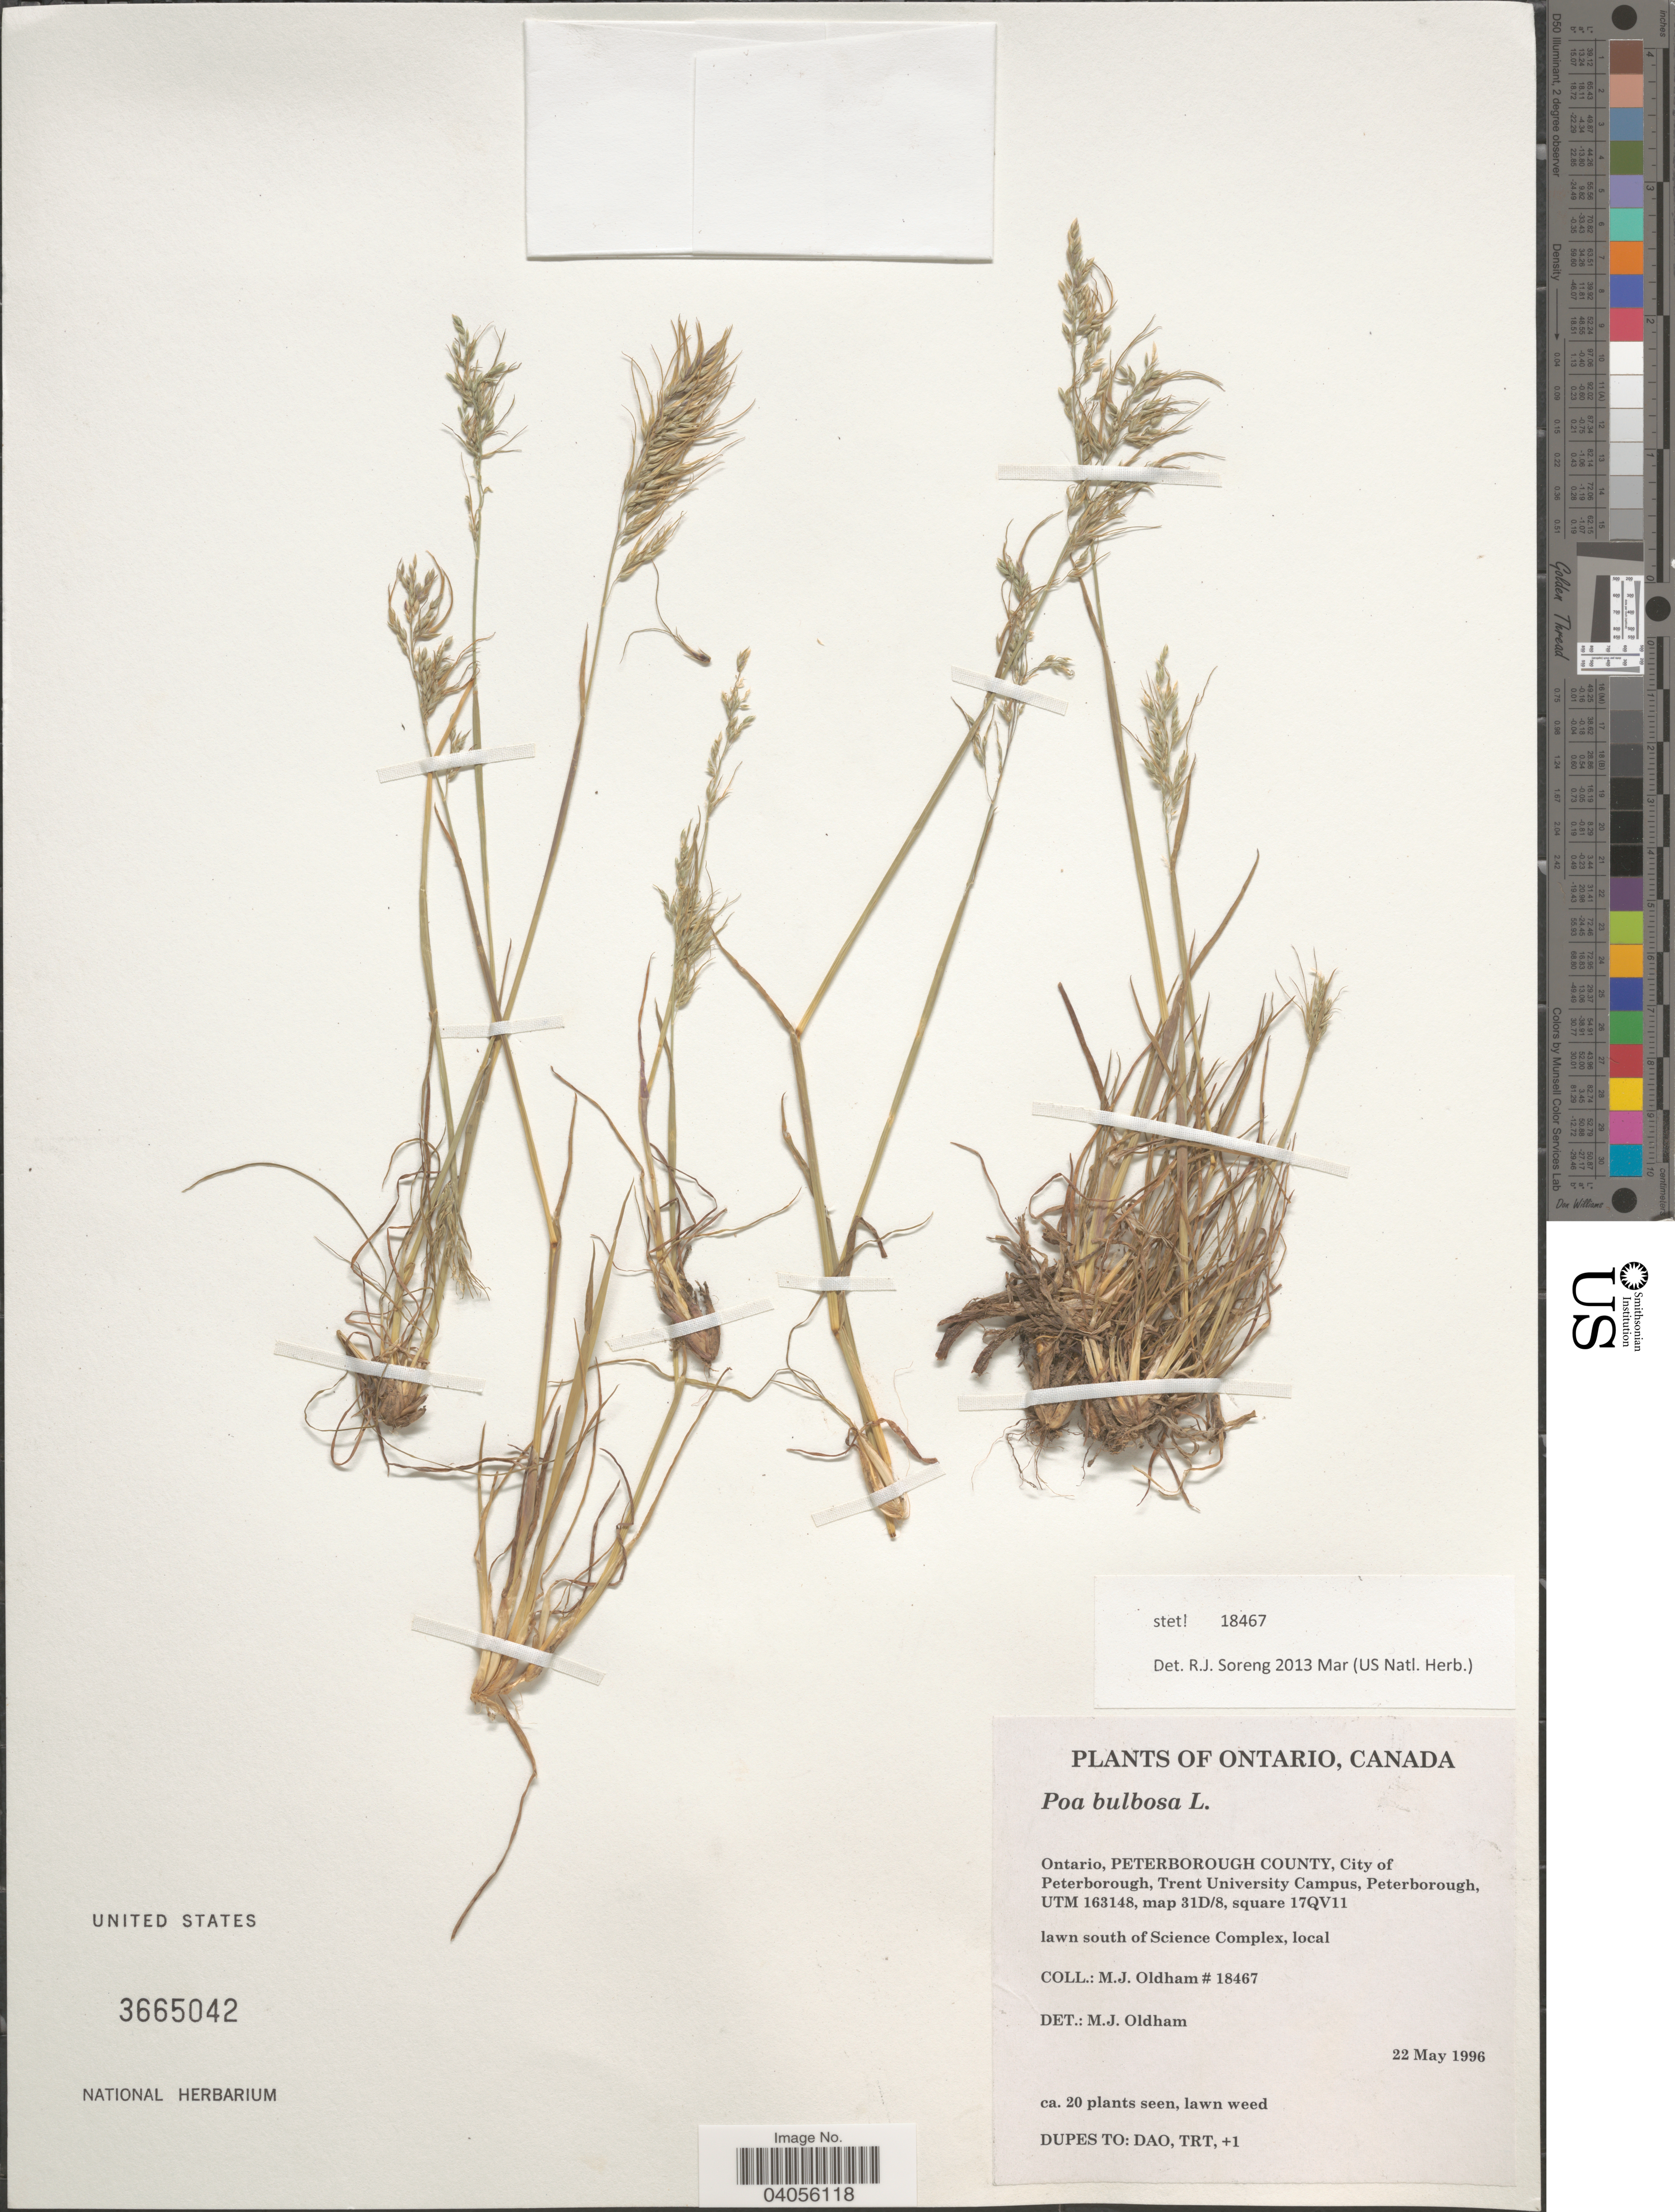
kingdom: Plantae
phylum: Tracheophyta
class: Liliopsida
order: Poales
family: Poaceae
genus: Poa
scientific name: Poa bulbosa subsp. bulbosa var. vivipara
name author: Koeler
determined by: Soreng, Robert J., Research Associate (BOT), Smithsonian Institution - National Museum of Natural History (UNITED STATES)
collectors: M. Oldham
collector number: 18467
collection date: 1996-05-22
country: Canada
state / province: Ontario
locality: Peterborough County, City of Peterborough, Trent University Campus, Peterborough, UTM 163148, map 31D/8, square 17QV11. Lawn south of Science Complex, local.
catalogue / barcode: US 3665042